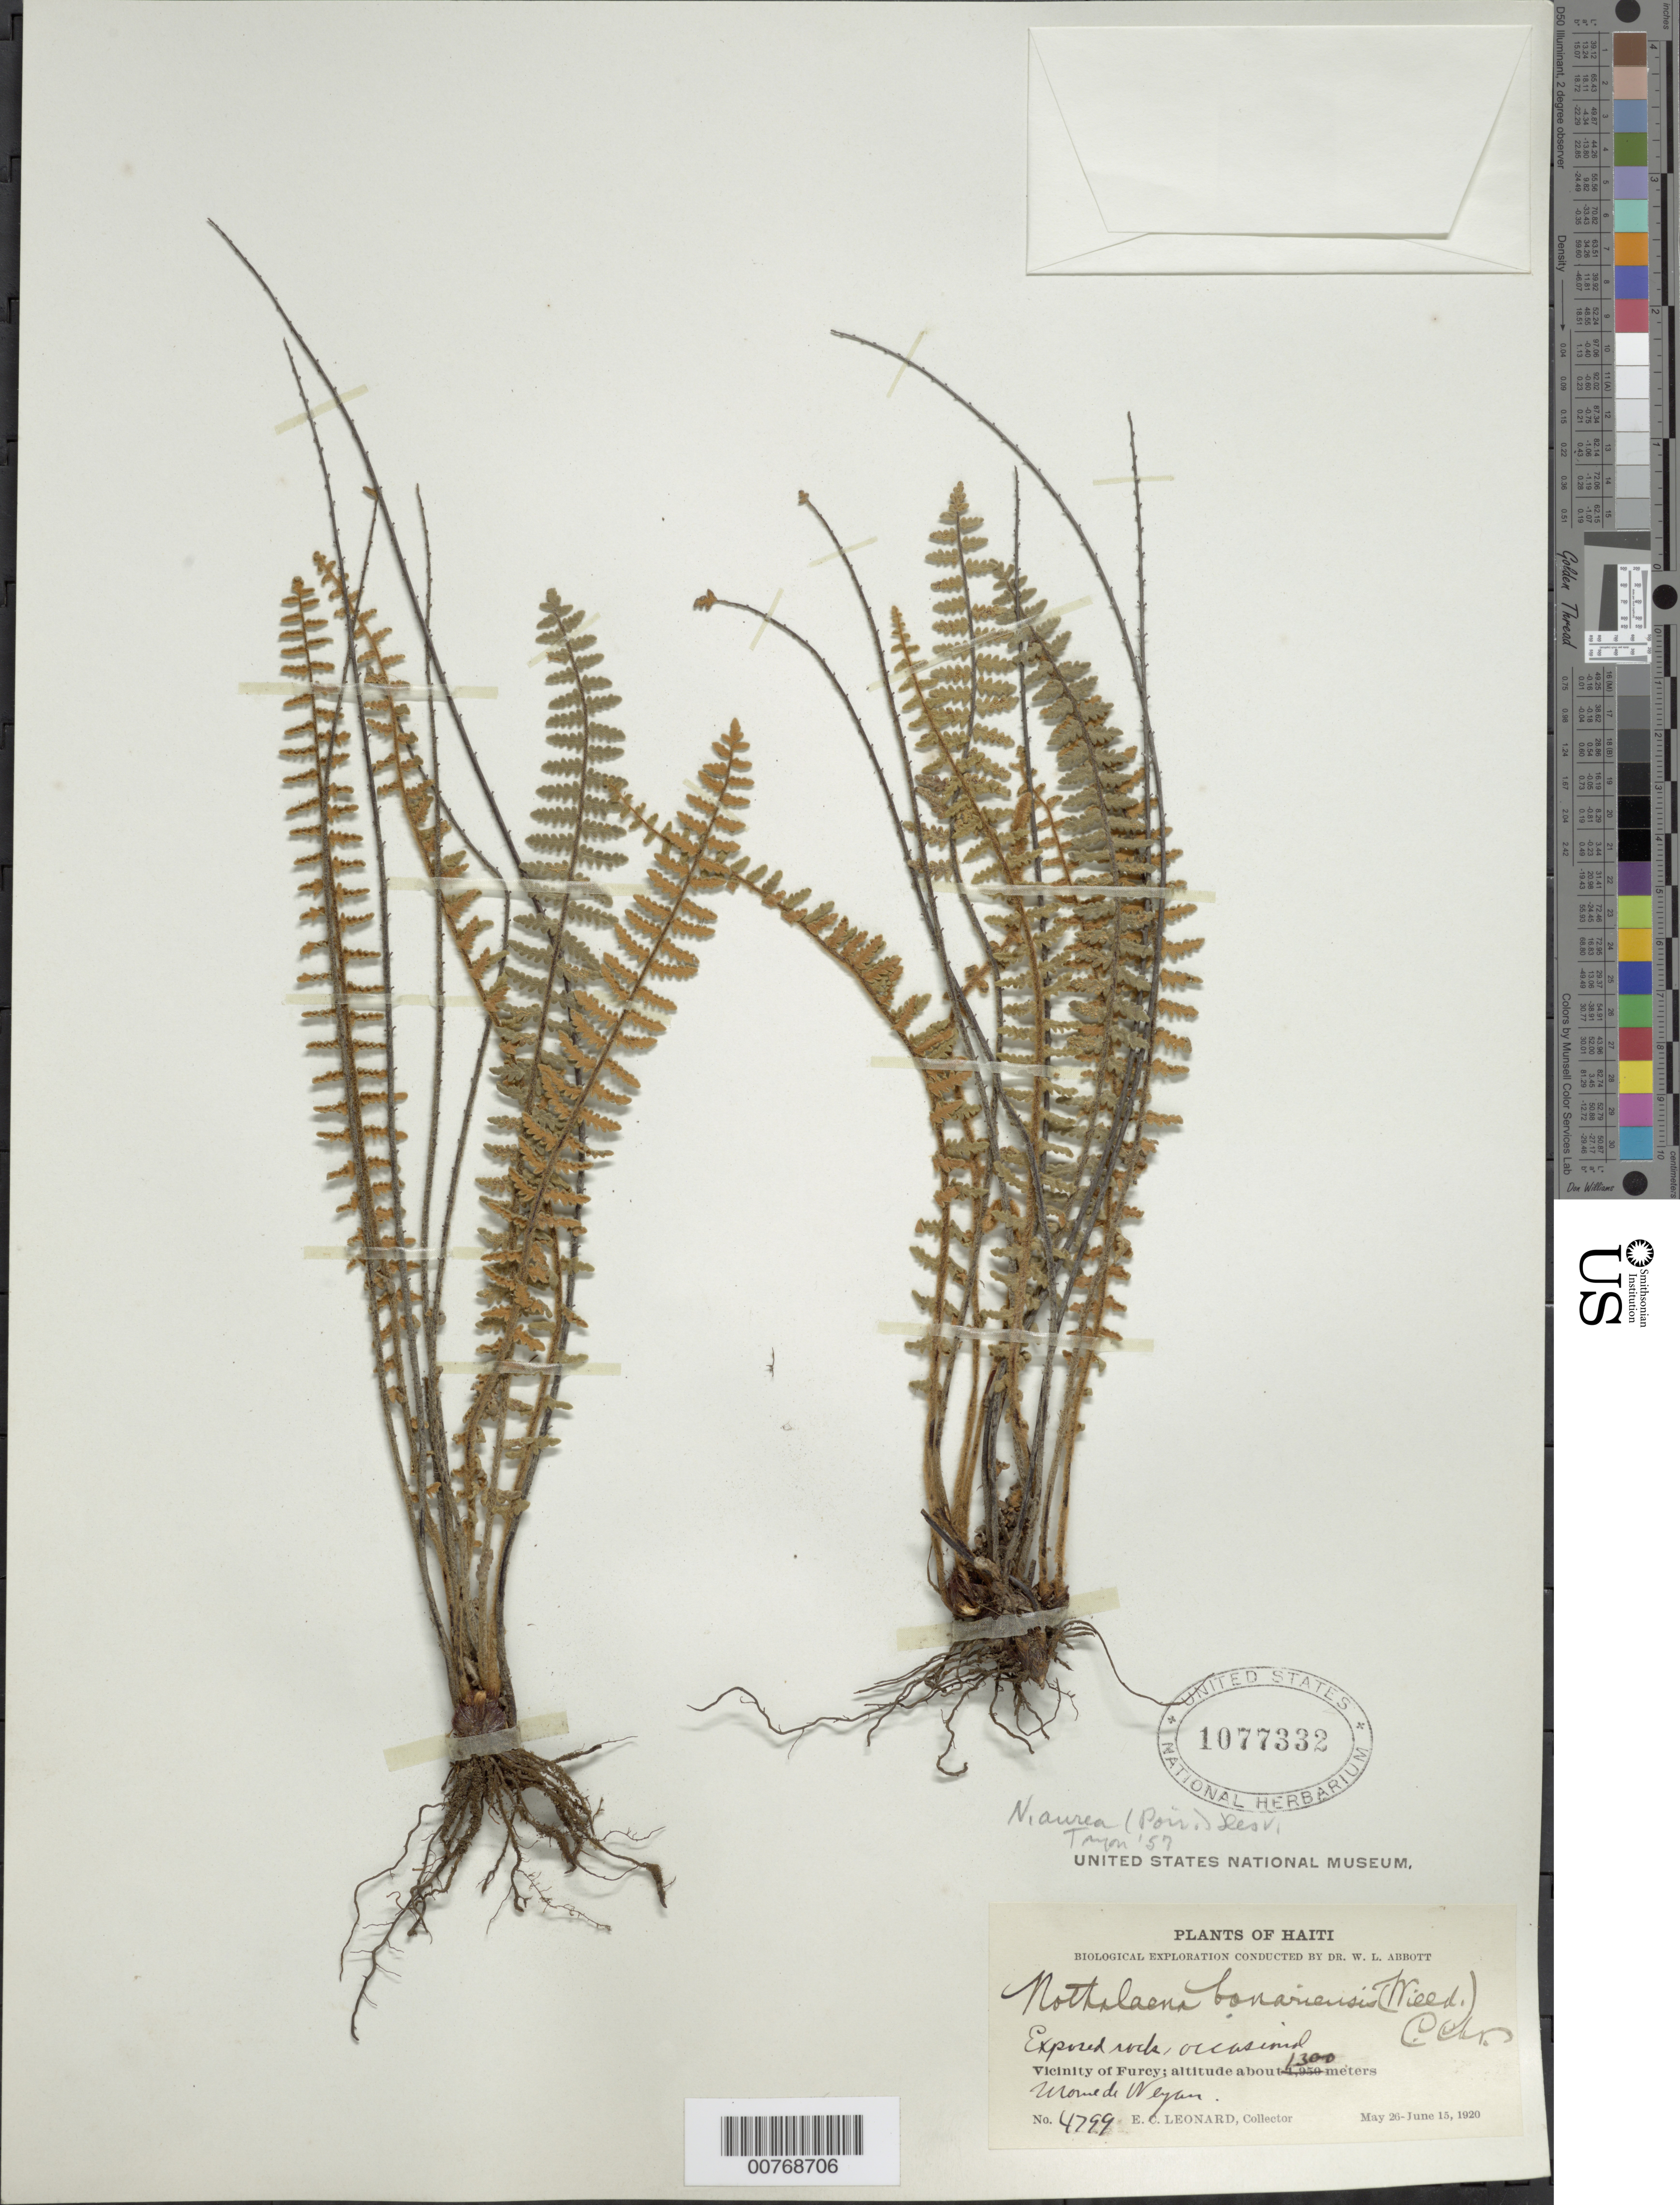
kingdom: Plantae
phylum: Tracheophyta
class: Polypodiopsida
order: Polypodiales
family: Pteridaceae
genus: Myriopteris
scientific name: Myriopteris aurea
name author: (Poir.) Grusz & Windham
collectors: E. C. Leonard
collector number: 4799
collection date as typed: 26 May 1920 15 Jun 1920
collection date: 1920-05-26/1920-06-15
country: Haiti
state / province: Ouest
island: Hispaniola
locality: Vicinity of Furcy. Morne de Wezan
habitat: Exposed rock, occasional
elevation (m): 1300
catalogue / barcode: US 1077332